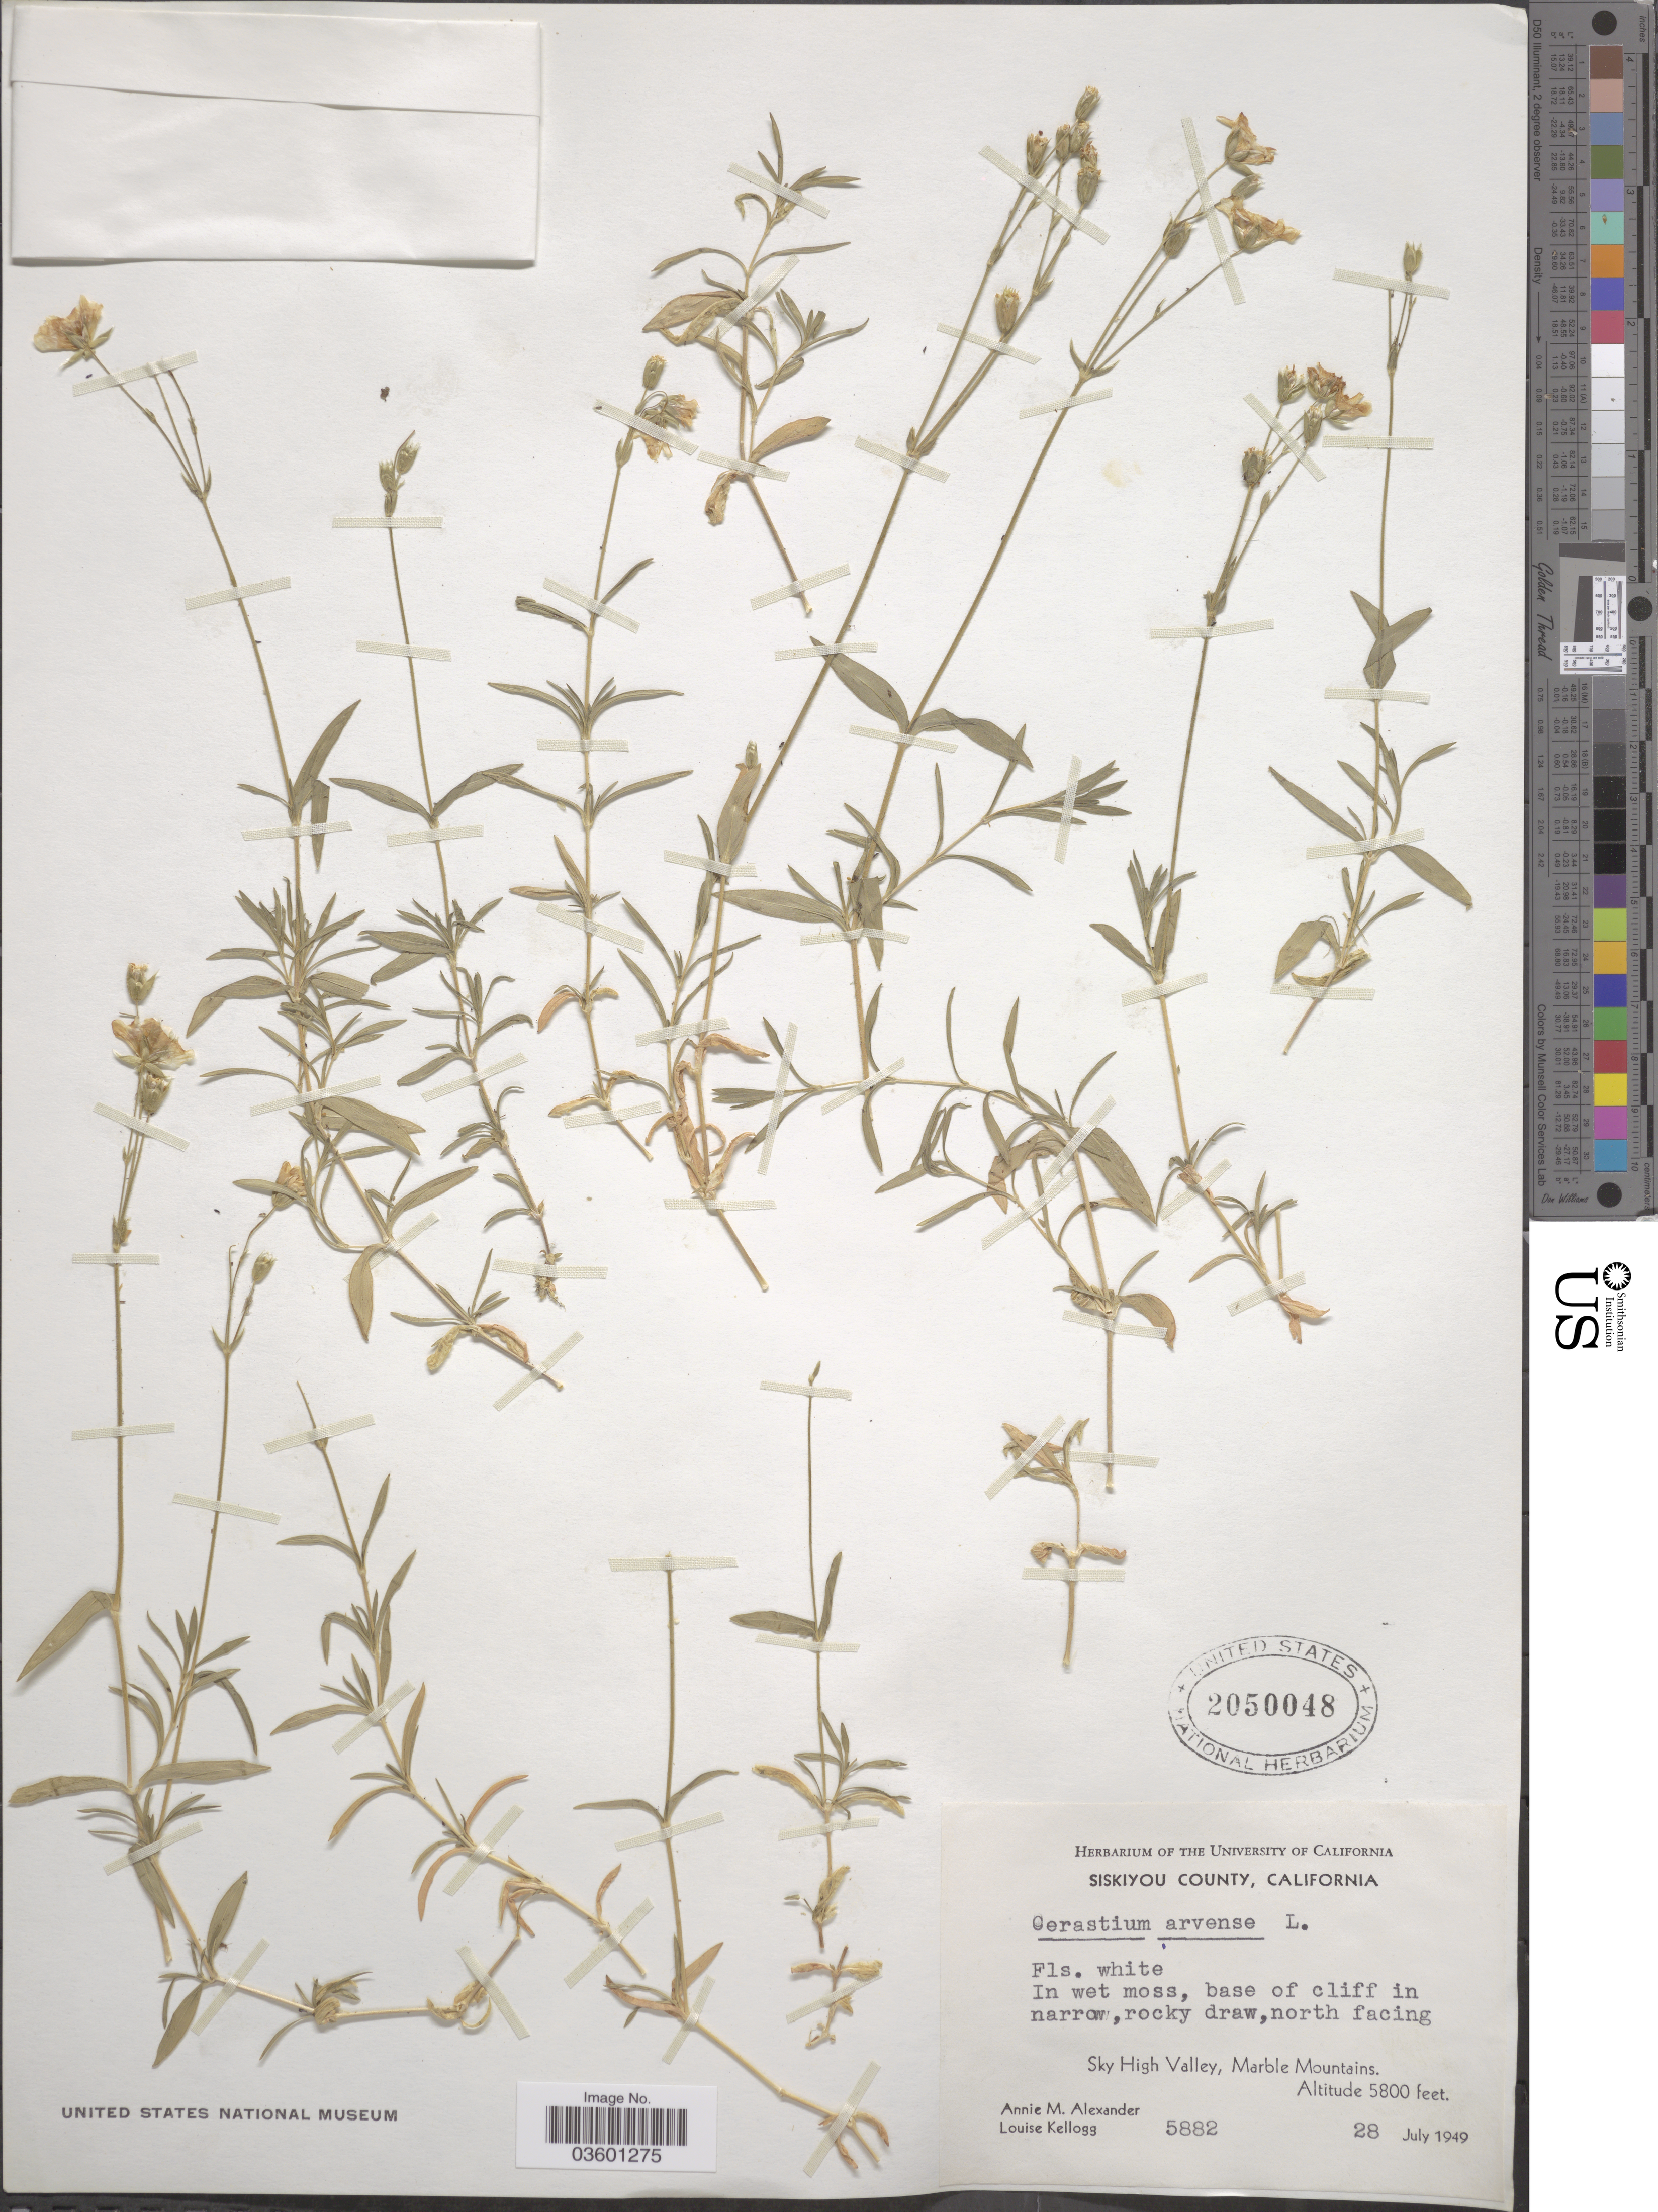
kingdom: Plantae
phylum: Tracheophyta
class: Magnoliopsida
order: Caryophyllales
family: Caryophyllaceae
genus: Cerastium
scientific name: Cerastium arvense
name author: L.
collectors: A. M. Alexander & L. Kellogg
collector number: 5882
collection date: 1949-07-28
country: United States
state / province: California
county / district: Siskiyou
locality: Siskiyou County. Sky High Valley, Marble Mountains.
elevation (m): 1768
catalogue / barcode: US 2050048